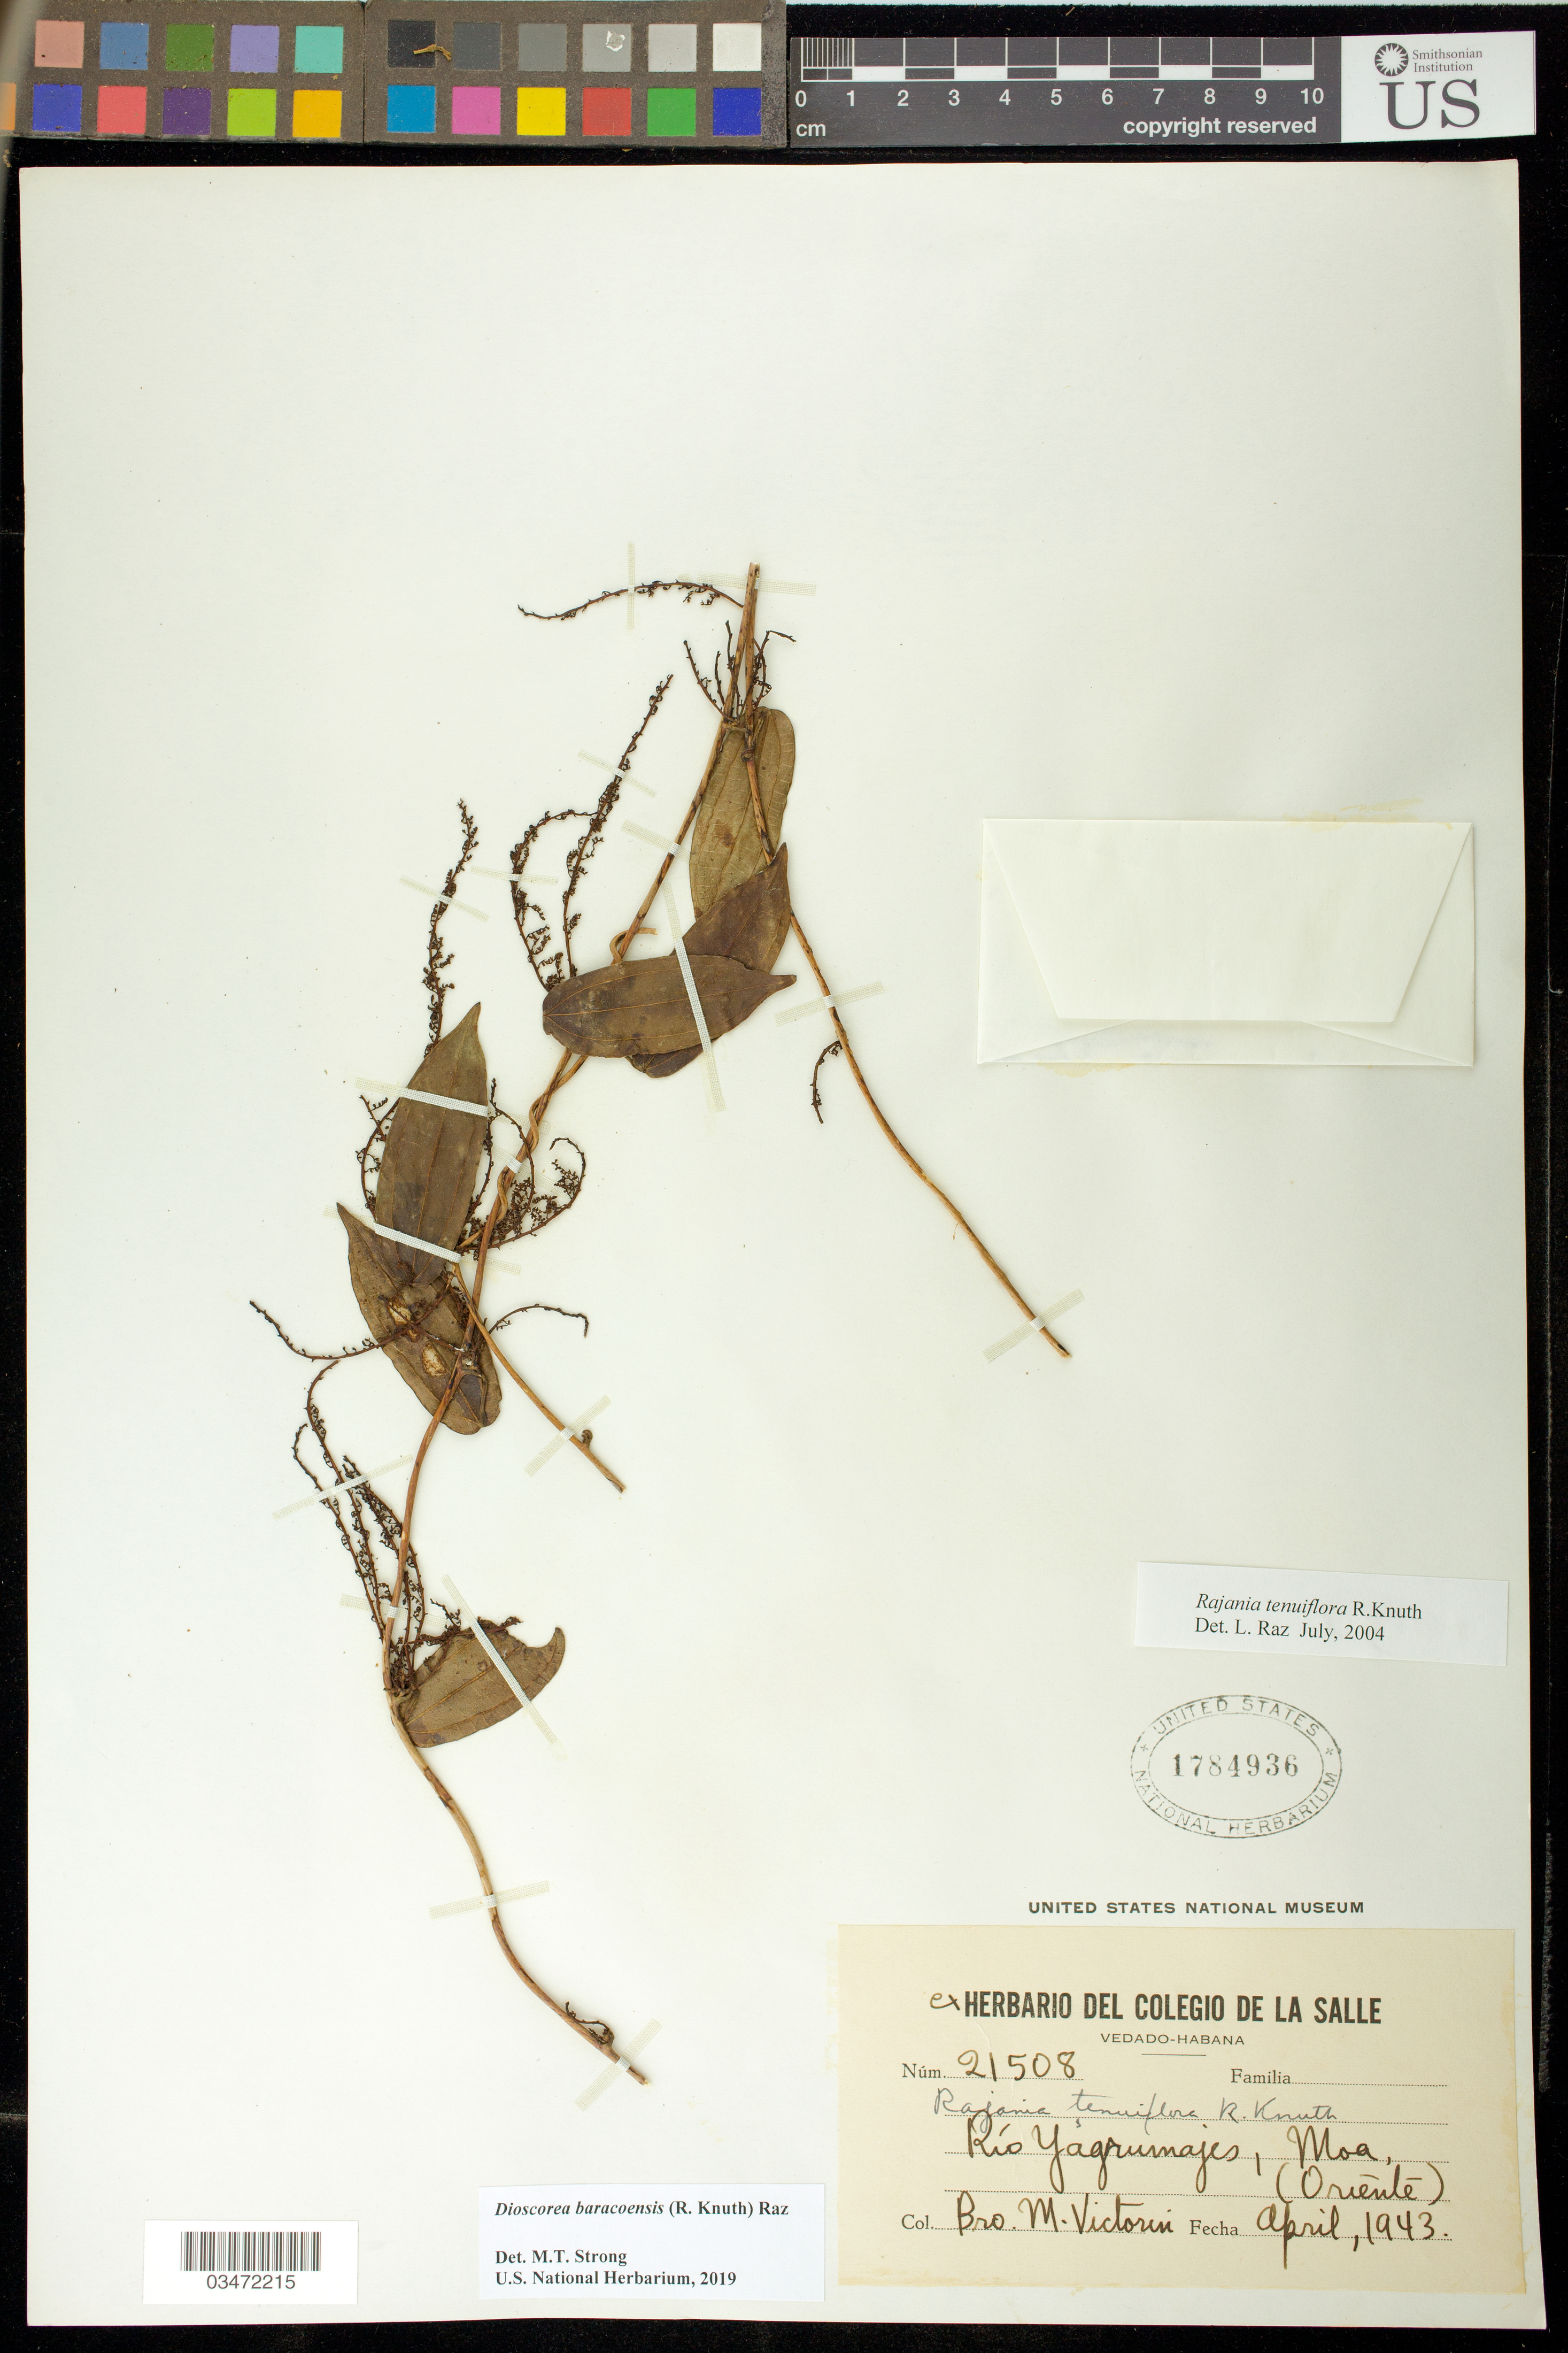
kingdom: Plantae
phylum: Tracheophyta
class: Liliopsida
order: Dioscoreales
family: Dioscoreaceae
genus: Dioscorea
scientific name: Dioscorea baracoensis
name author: (R. Knuth) Raz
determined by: Strong, M. T., (US), Smithsonian Institution - National Museum of Natural History (UNITED STATES)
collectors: Fr. Marie-Victorin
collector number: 21508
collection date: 1943-04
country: Cuba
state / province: Holguín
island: Cuba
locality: Oriente [Holguín]. Río Yagrumajes, Moa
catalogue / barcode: US 1784936